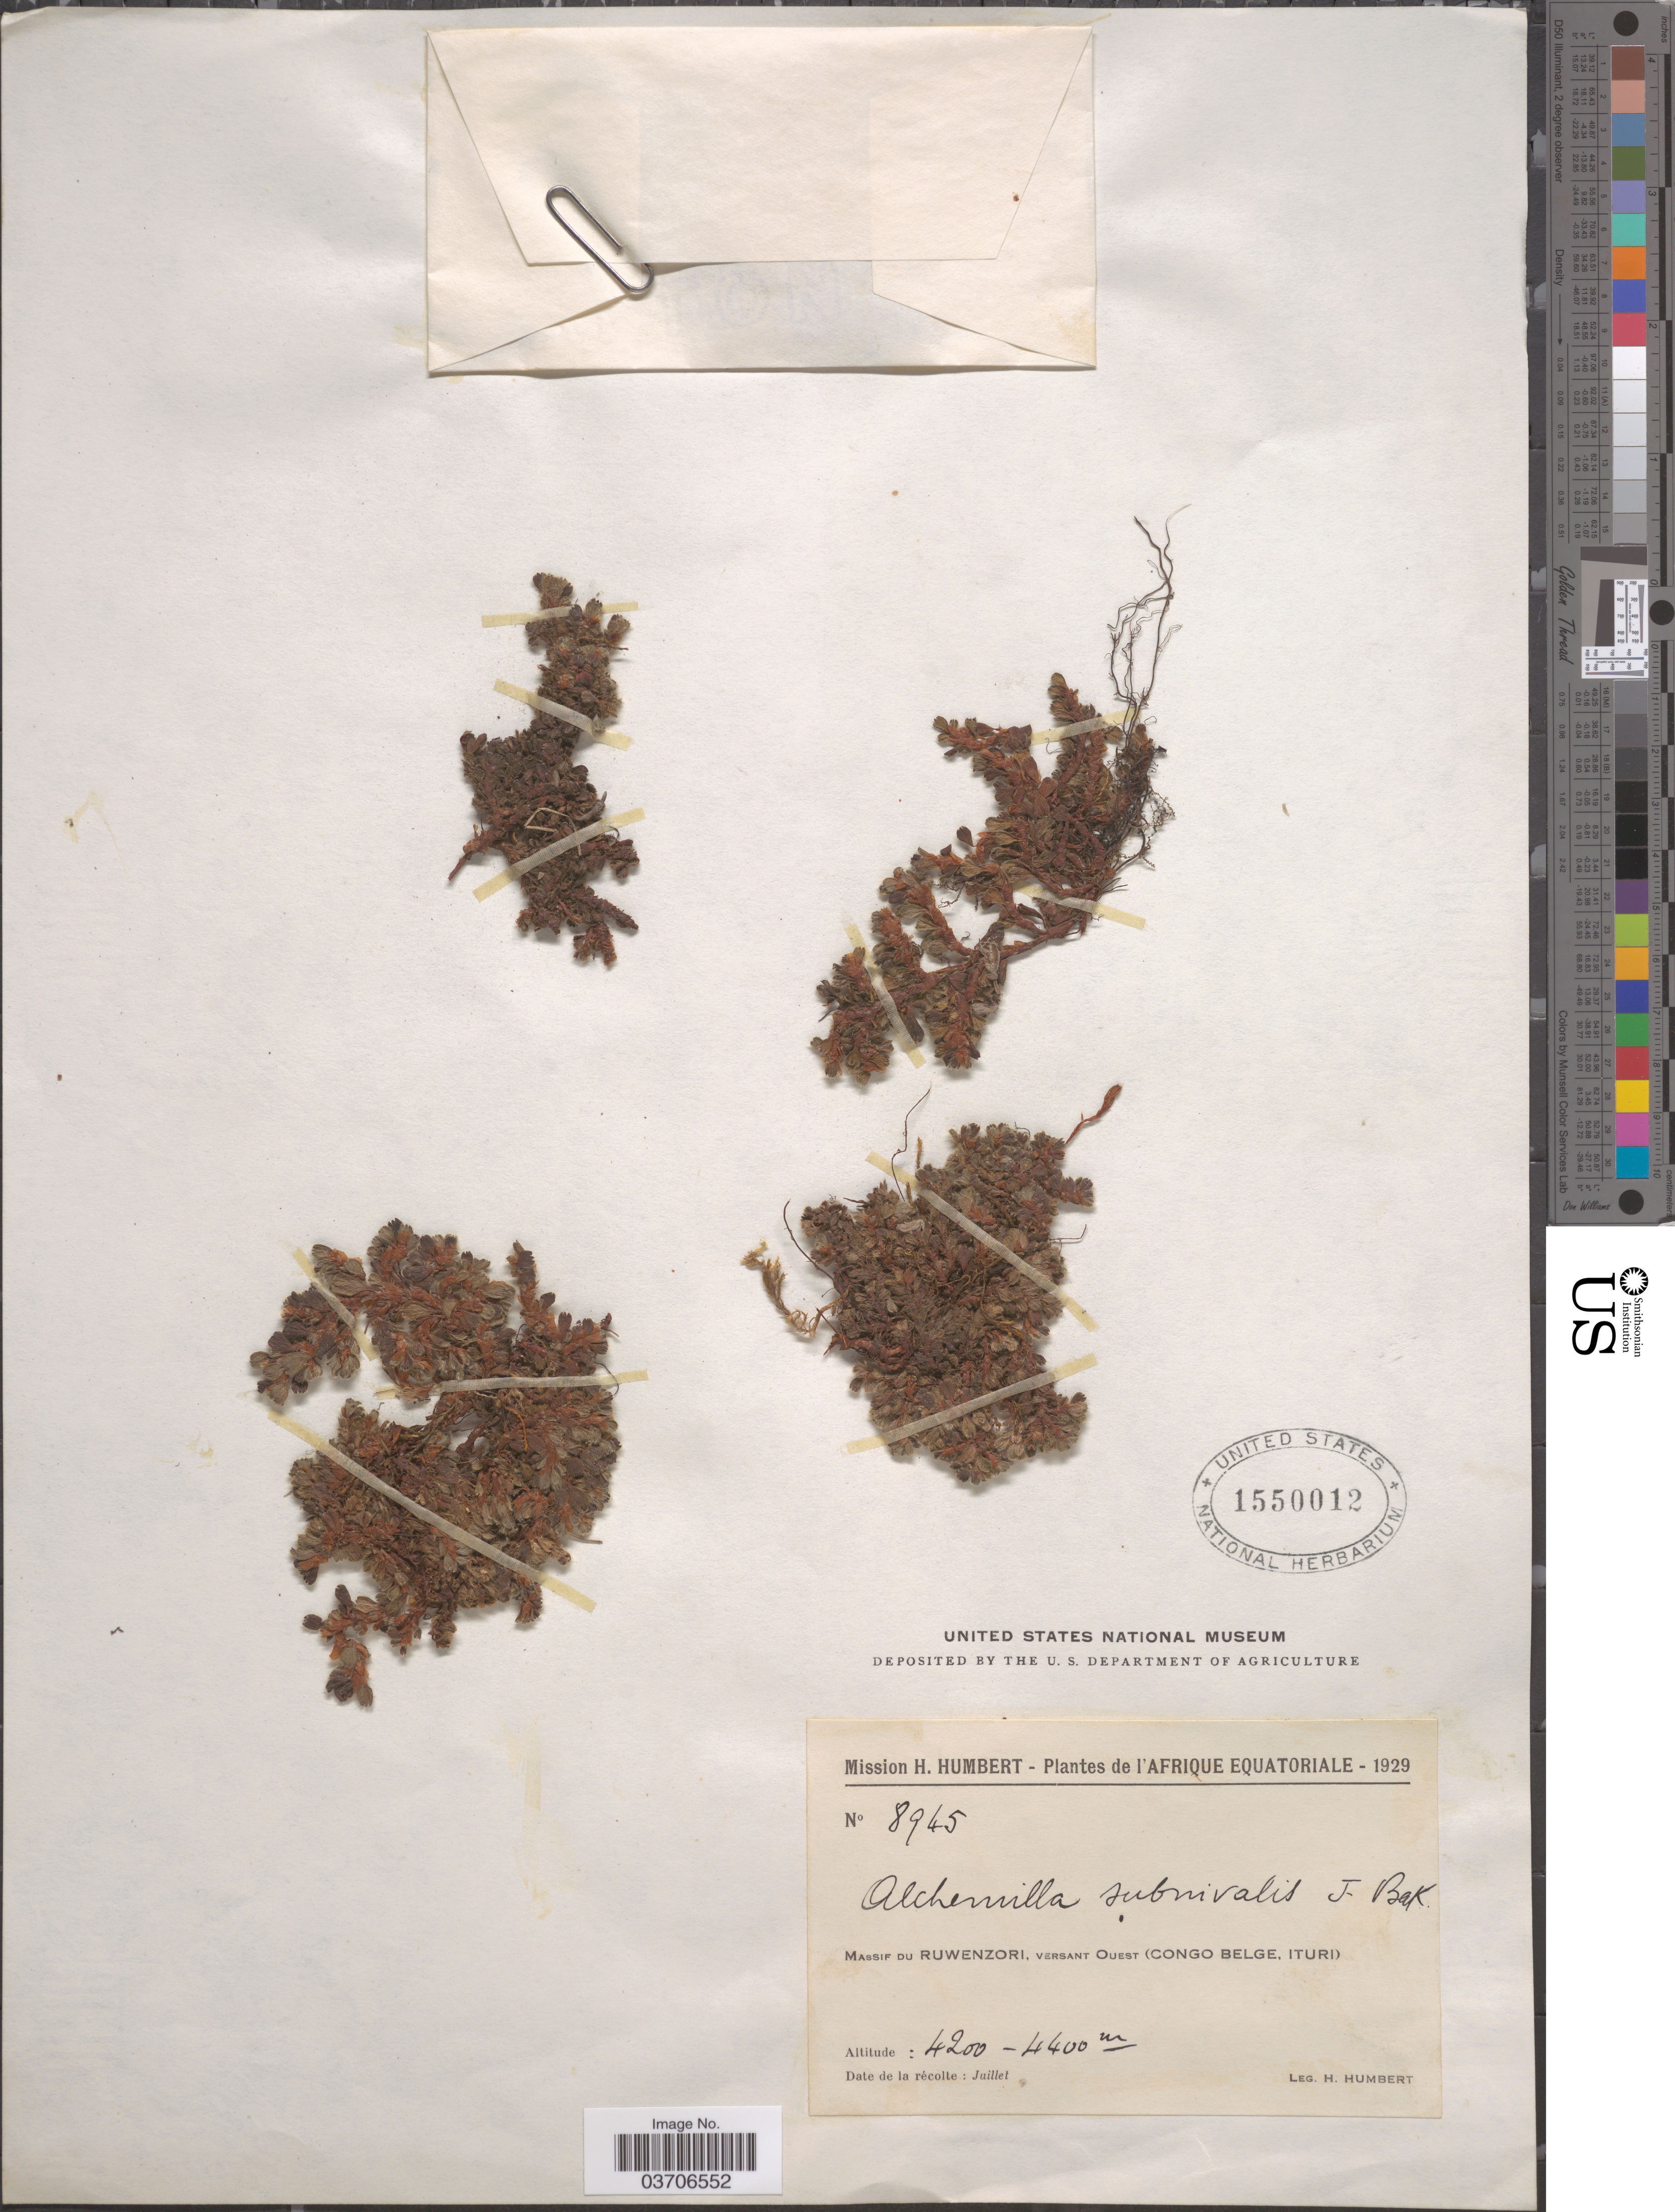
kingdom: Plantae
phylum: Tracheophyta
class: Magnoliopsida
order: Rosales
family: Rosaceae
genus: Alchemilla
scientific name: Alchemilla subnivalis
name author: Baker f.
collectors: H. Humbert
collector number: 8945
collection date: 1929-07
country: Congo, Democratic Republic of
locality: L'Afrique Equatoriale. Massif du Ruwenzori, versant Ouest (Congo Belge, Ituri).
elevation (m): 4200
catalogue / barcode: US 1550012